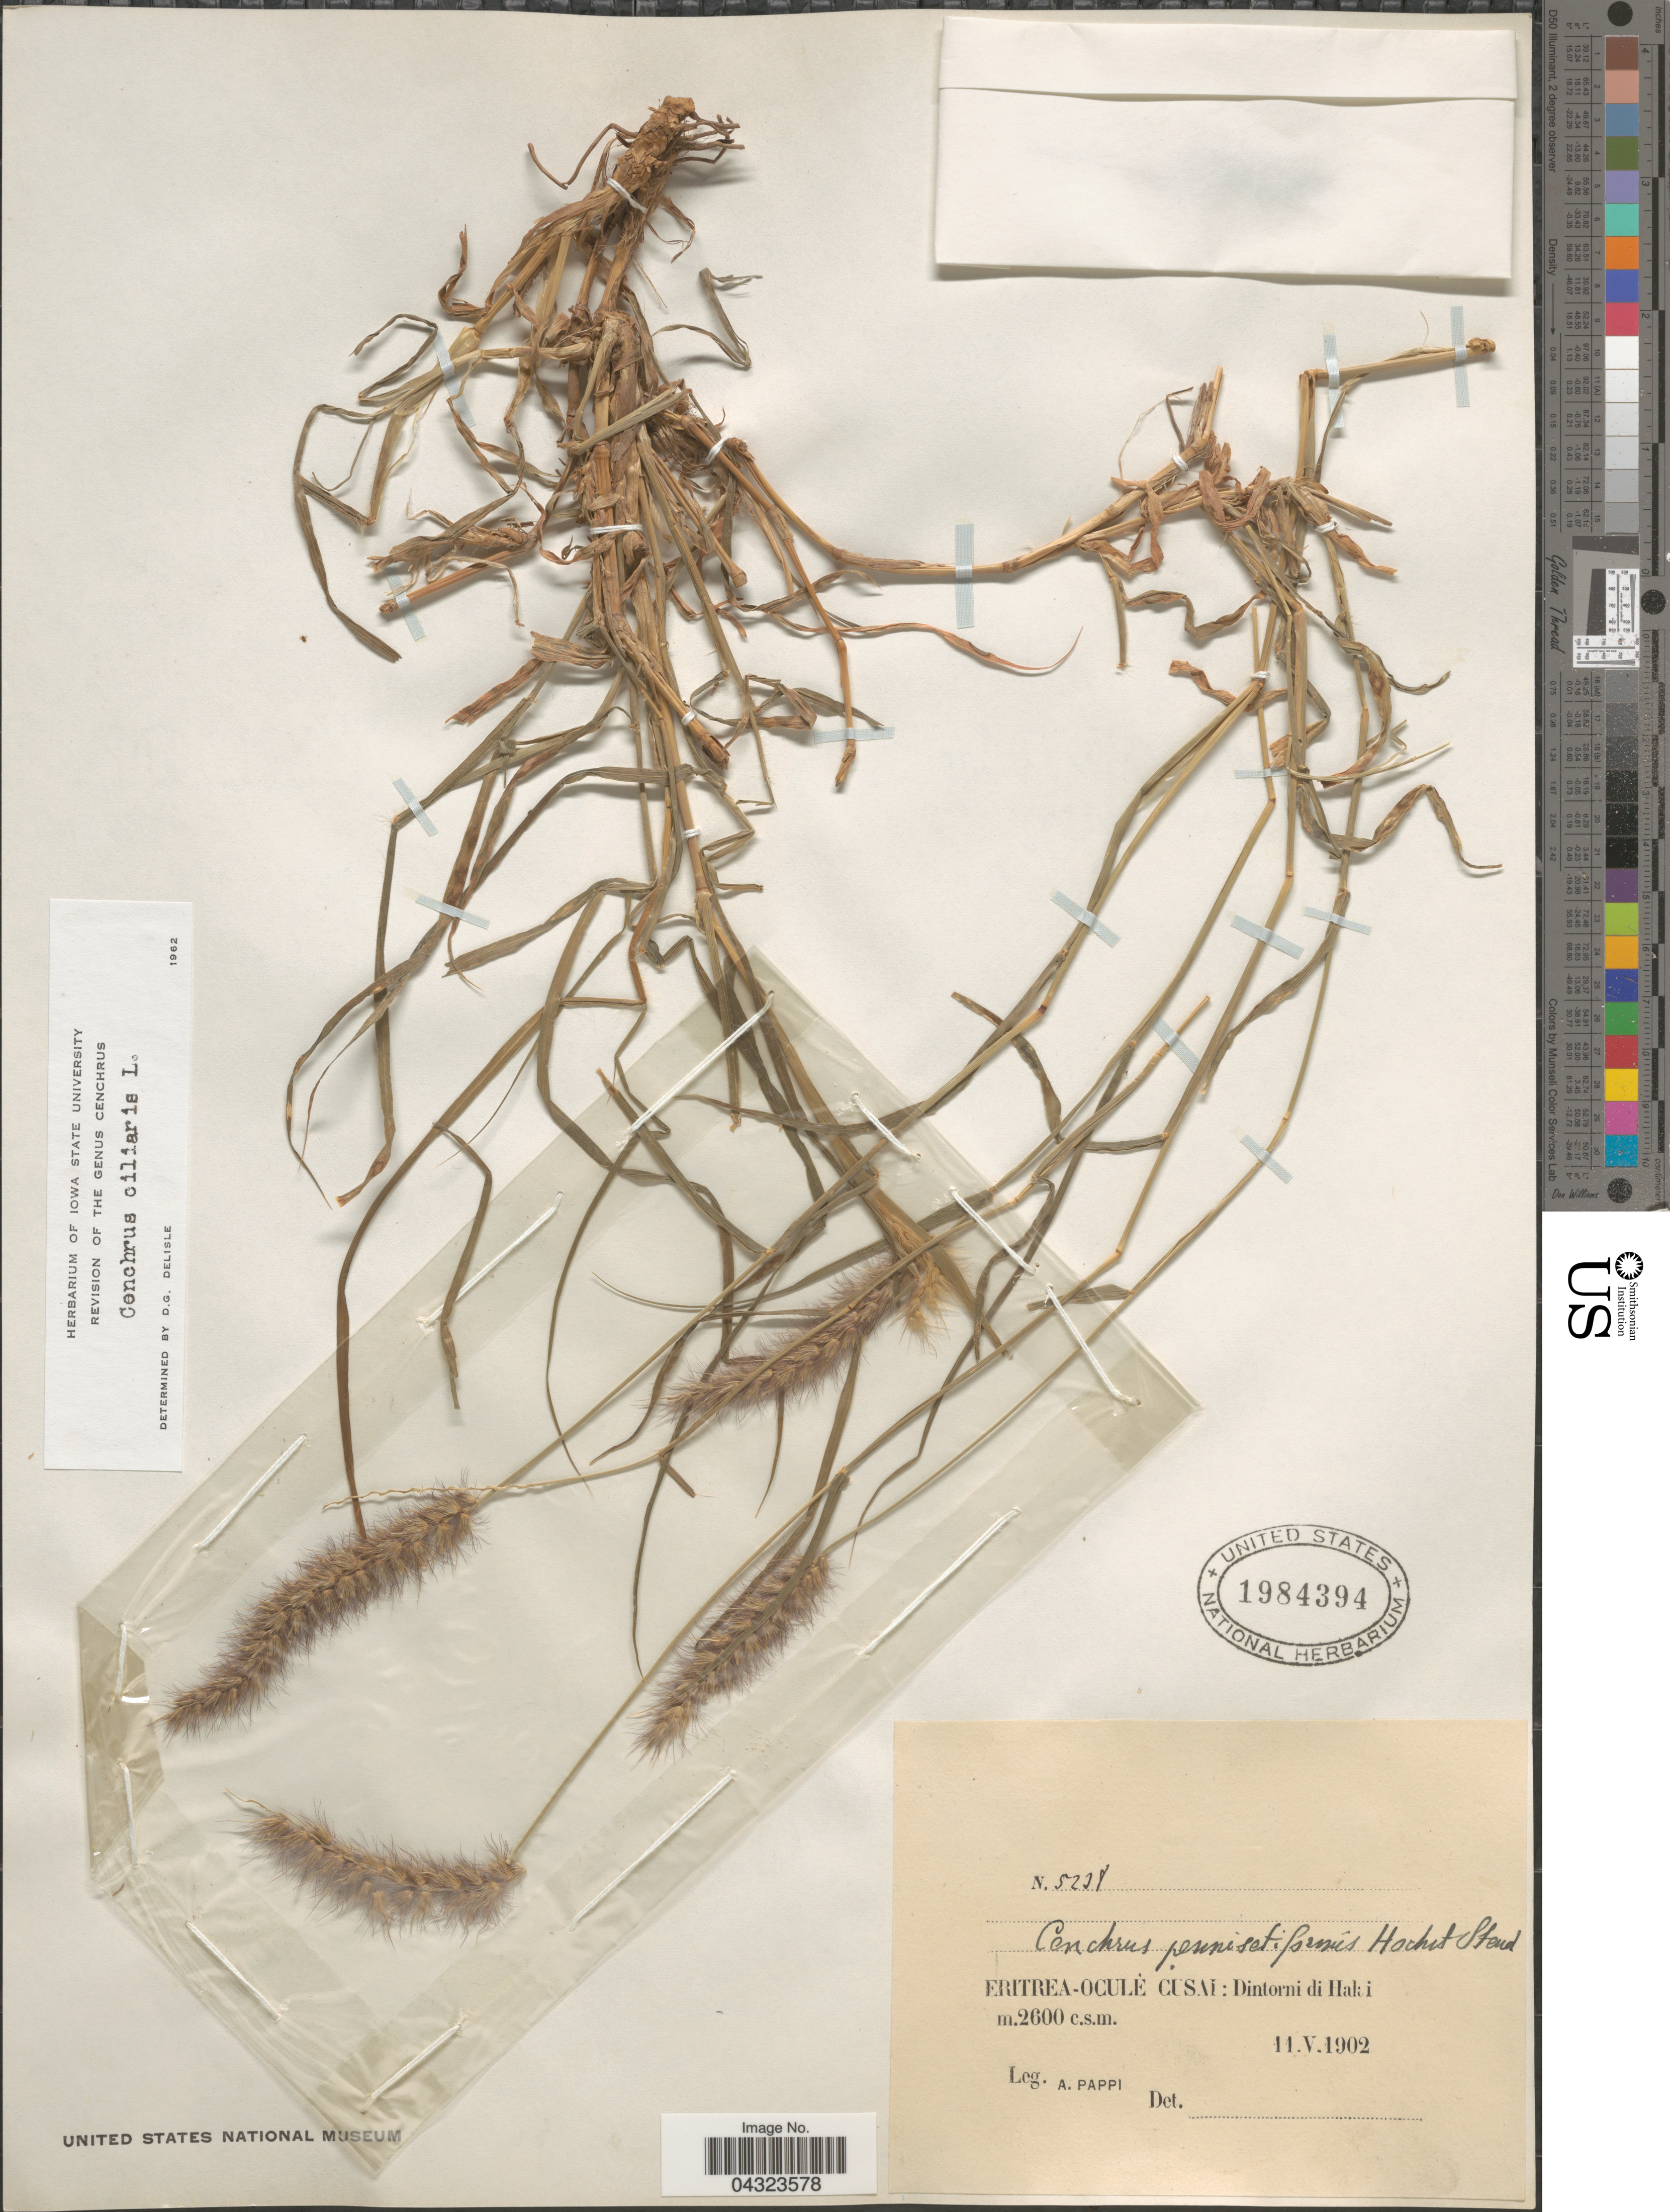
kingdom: Plantae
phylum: Tracheophyta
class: Liliopsida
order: Poales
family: Poaceae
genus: Cenchrus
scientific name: Cenchrus pennisetiformis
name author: Hochst. & Steud. ex Steud.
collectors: A. Pappi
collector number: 5238*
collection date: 1902-05-11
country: Eritrea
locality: Oculé Cusai: Dintorni di Halai.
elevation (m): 2600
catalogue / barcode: US 1984394